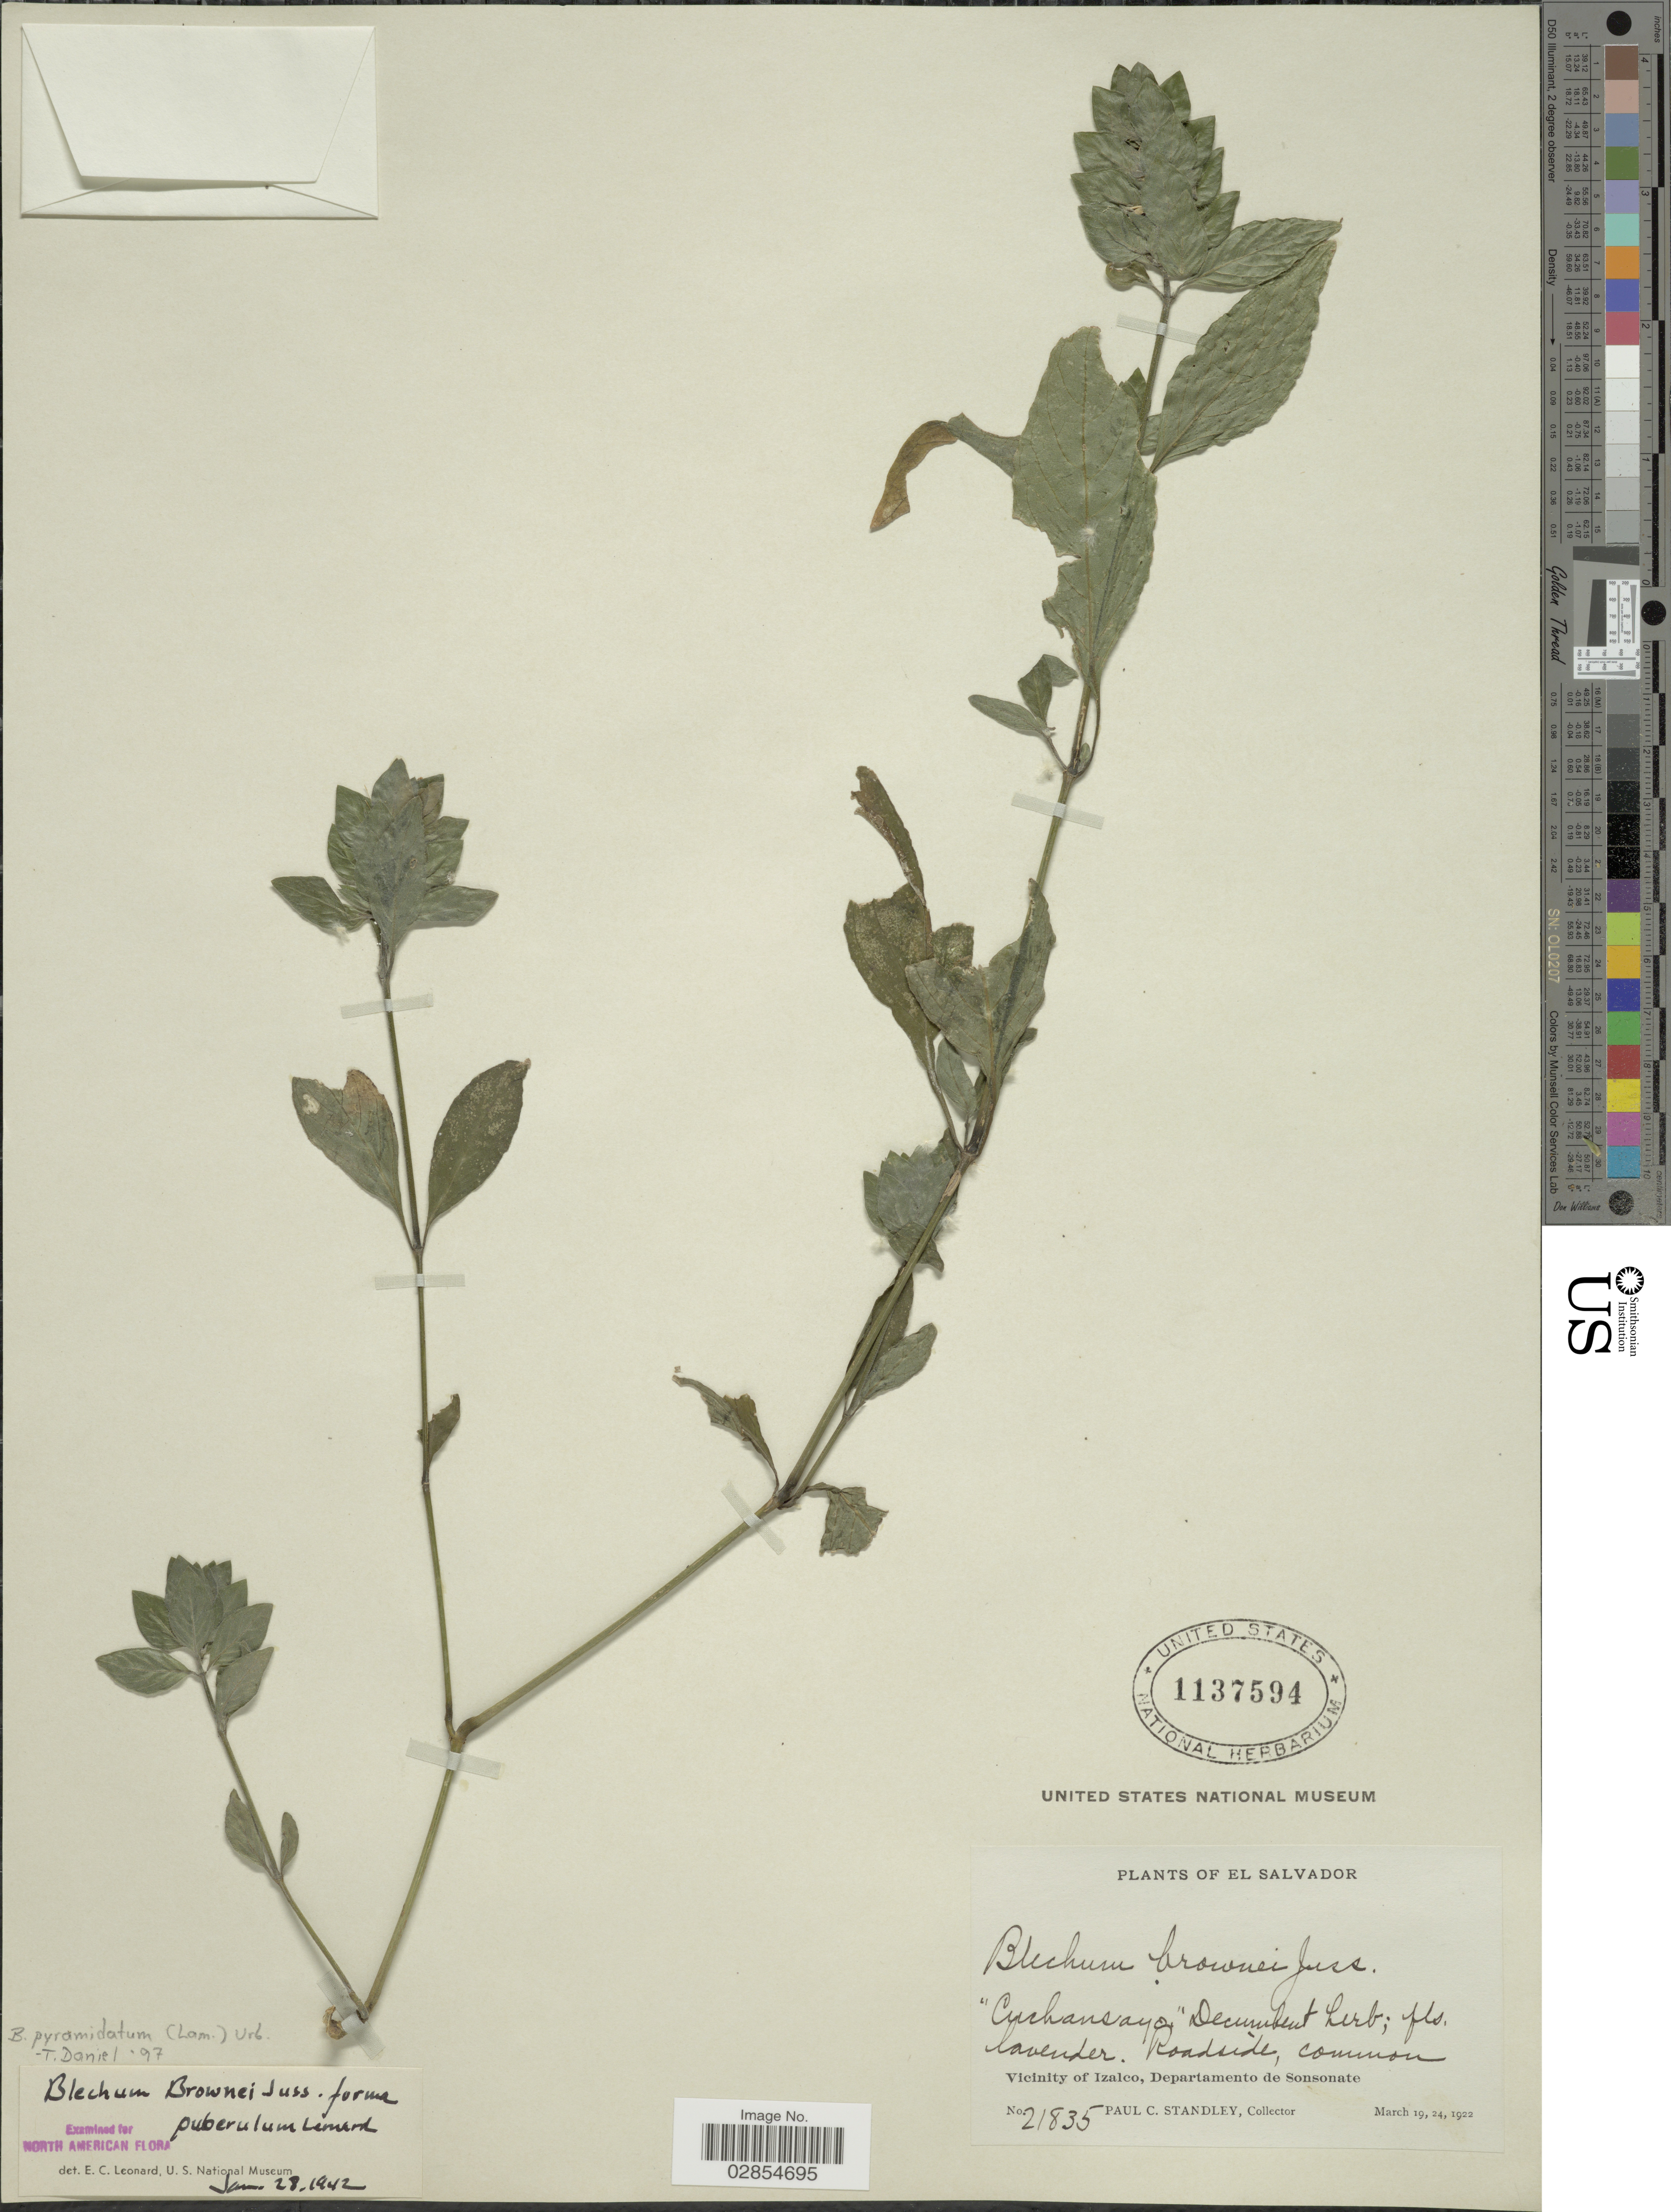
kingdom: Plantae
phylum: Tracheophyta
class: Magnoliopsida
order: Lamiales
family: Acanthaceae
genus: Blechum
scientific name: Blechum pyramidatum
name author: (Lam.) Urb.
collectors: P. C. Standley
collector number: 21835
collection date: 1922-03-19/1922-03-24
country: El Salvador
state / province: Sonsonate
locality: Vicinity of Izalco, Departamento de Sonsonate.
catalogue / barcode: US 1137594